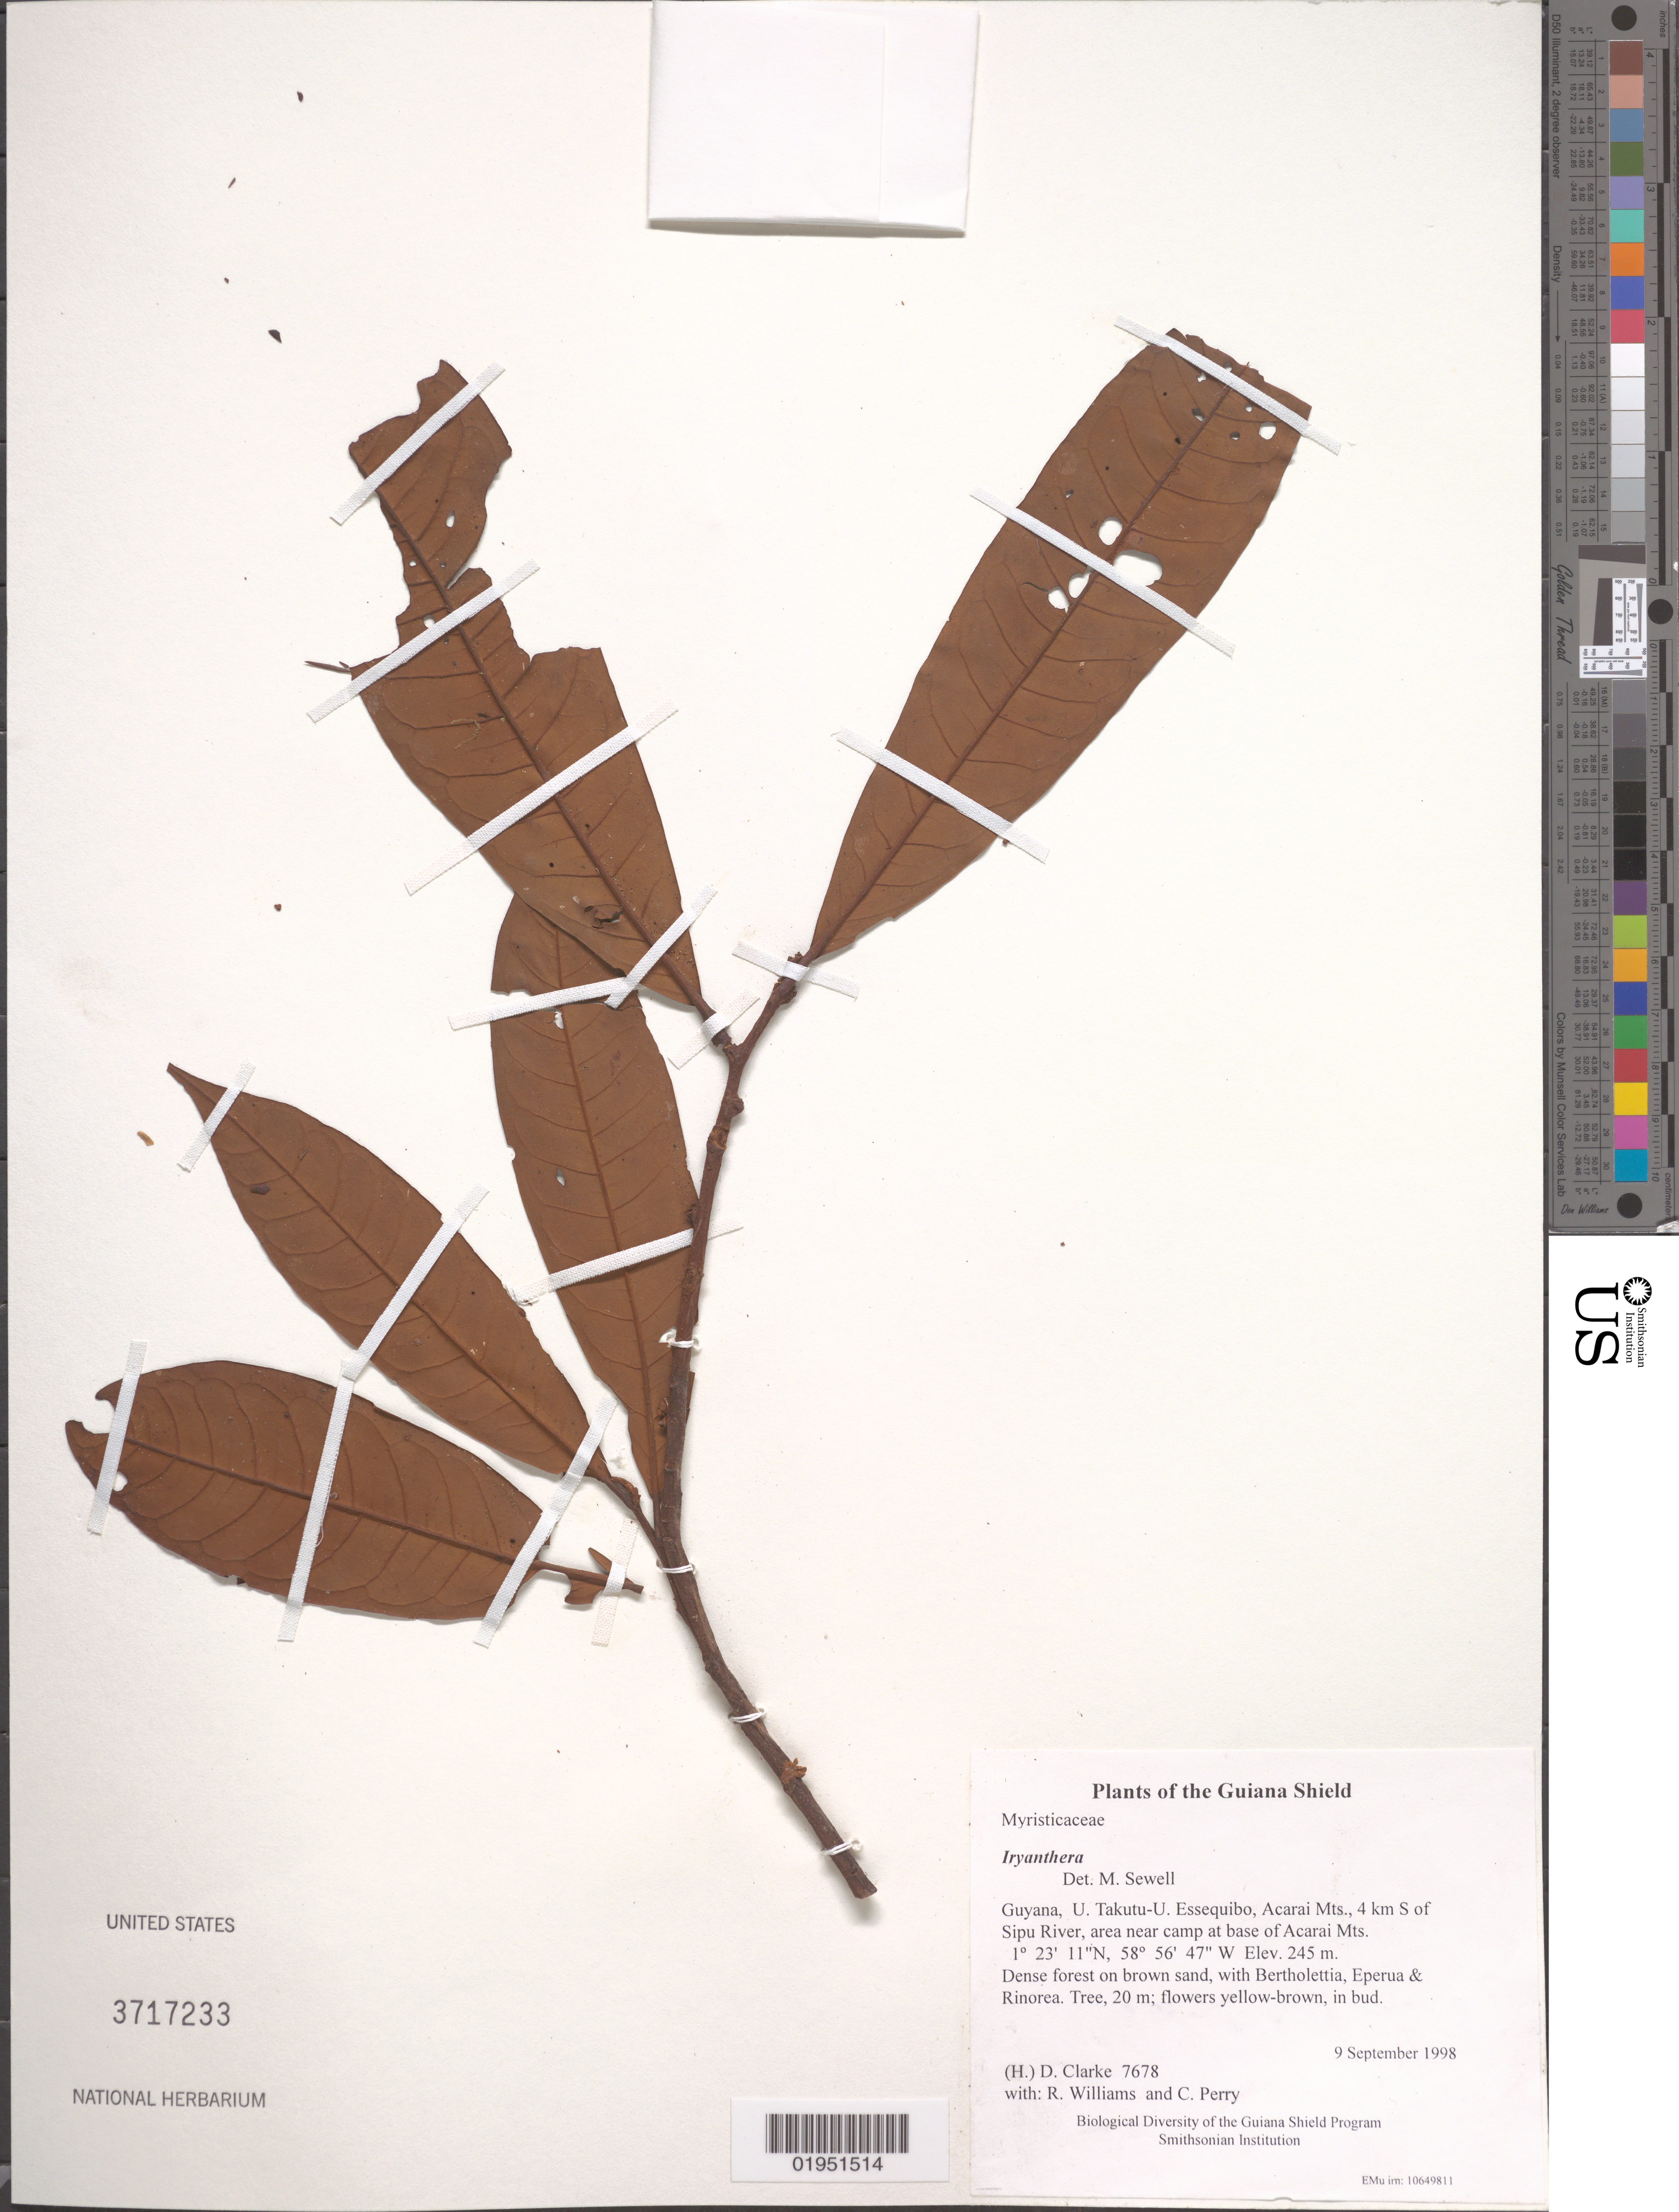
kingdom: Plantae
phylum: Tracheophyta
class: Magnoliopsida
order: Magnoliales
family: Myristicaceae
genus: Iryanthera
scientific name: Iryanthera sp.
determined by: Sewell, M.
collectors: H. D. Clarke, R. Williams & C. Perry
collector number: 7678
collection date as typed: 9 September 1998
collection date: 1998-09-09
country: Guyana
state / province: U. Takutu-U. Essequibo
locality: Acarai Mts., 4 km S of Sipu River, area near camp at base of Acarai Mts.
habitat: Dense forest on brown sand, with Bertholettia, Eperua & Rinorea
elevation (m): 245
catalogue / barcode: US 3717233